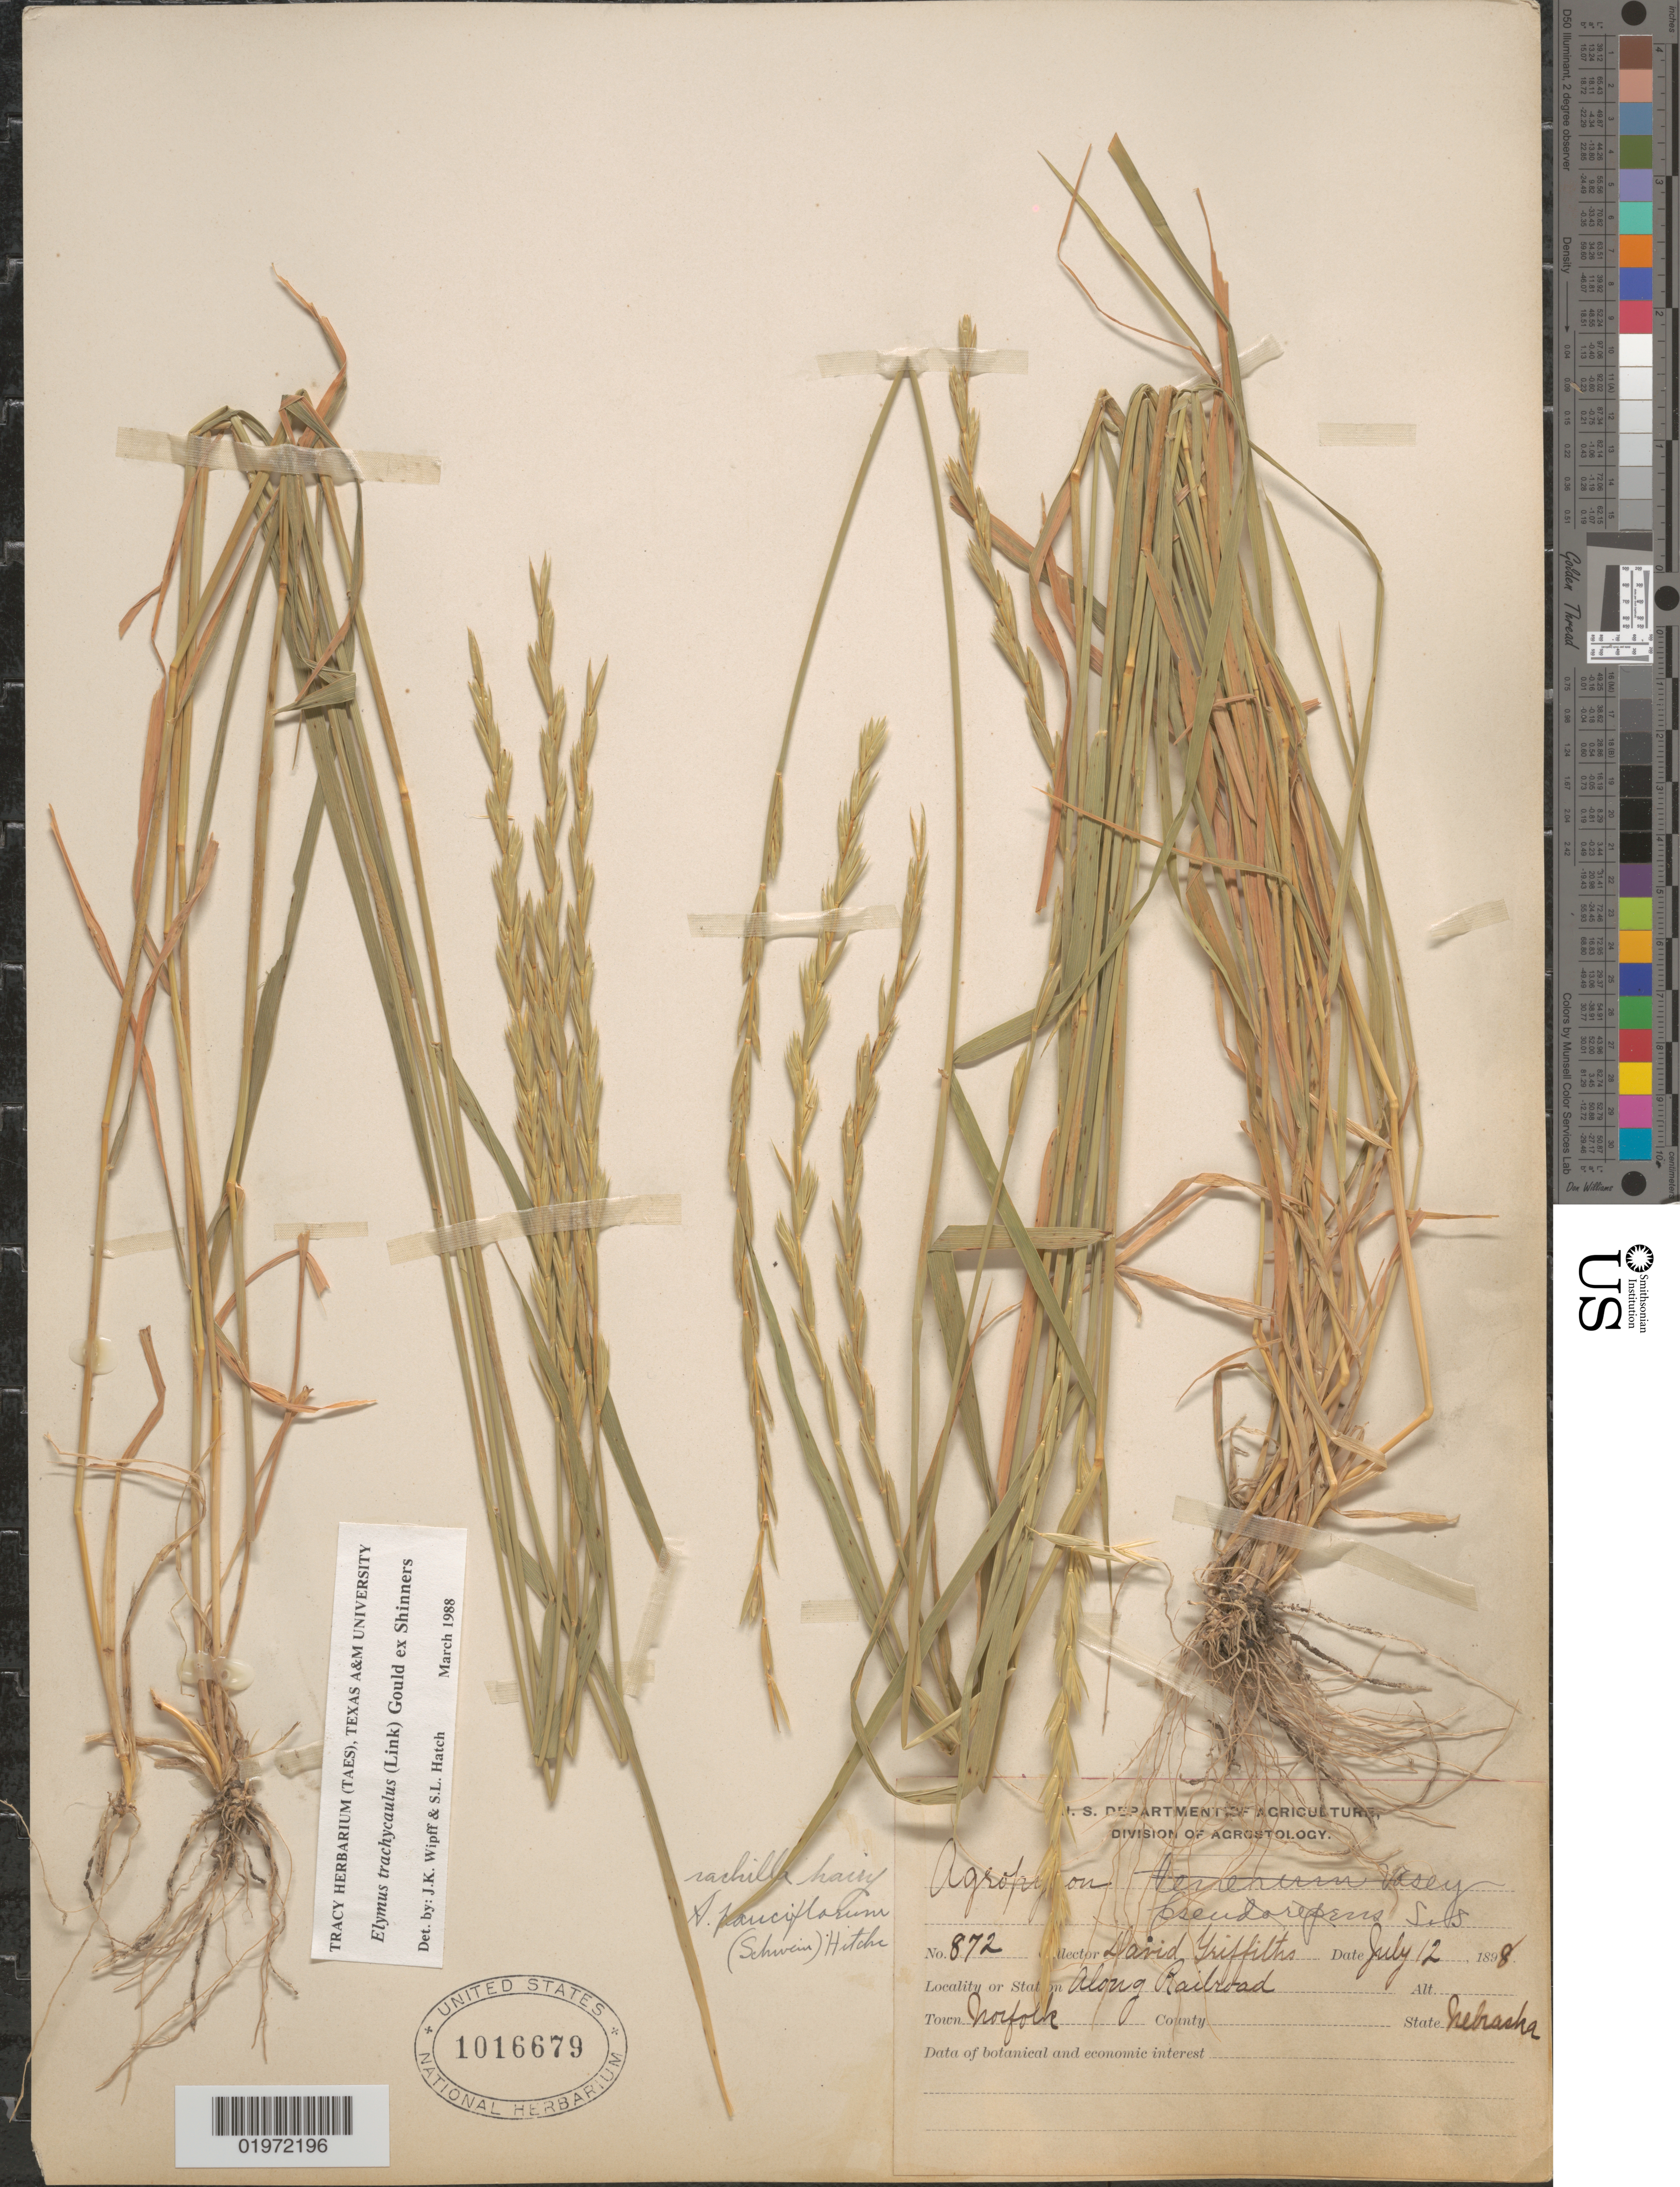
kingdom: Plantae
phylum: Tracheophyta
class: Liliopsida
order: Poales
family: Poaceae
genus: Elymus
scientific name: Elymus trachycaulus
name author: (Link) Gould ex Shinners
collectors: D. Griffiths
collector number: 872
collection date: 1898-07-12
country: United States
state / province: Nebraska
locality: Along Railroad. Town Norfolk.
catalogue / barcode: US 1016679